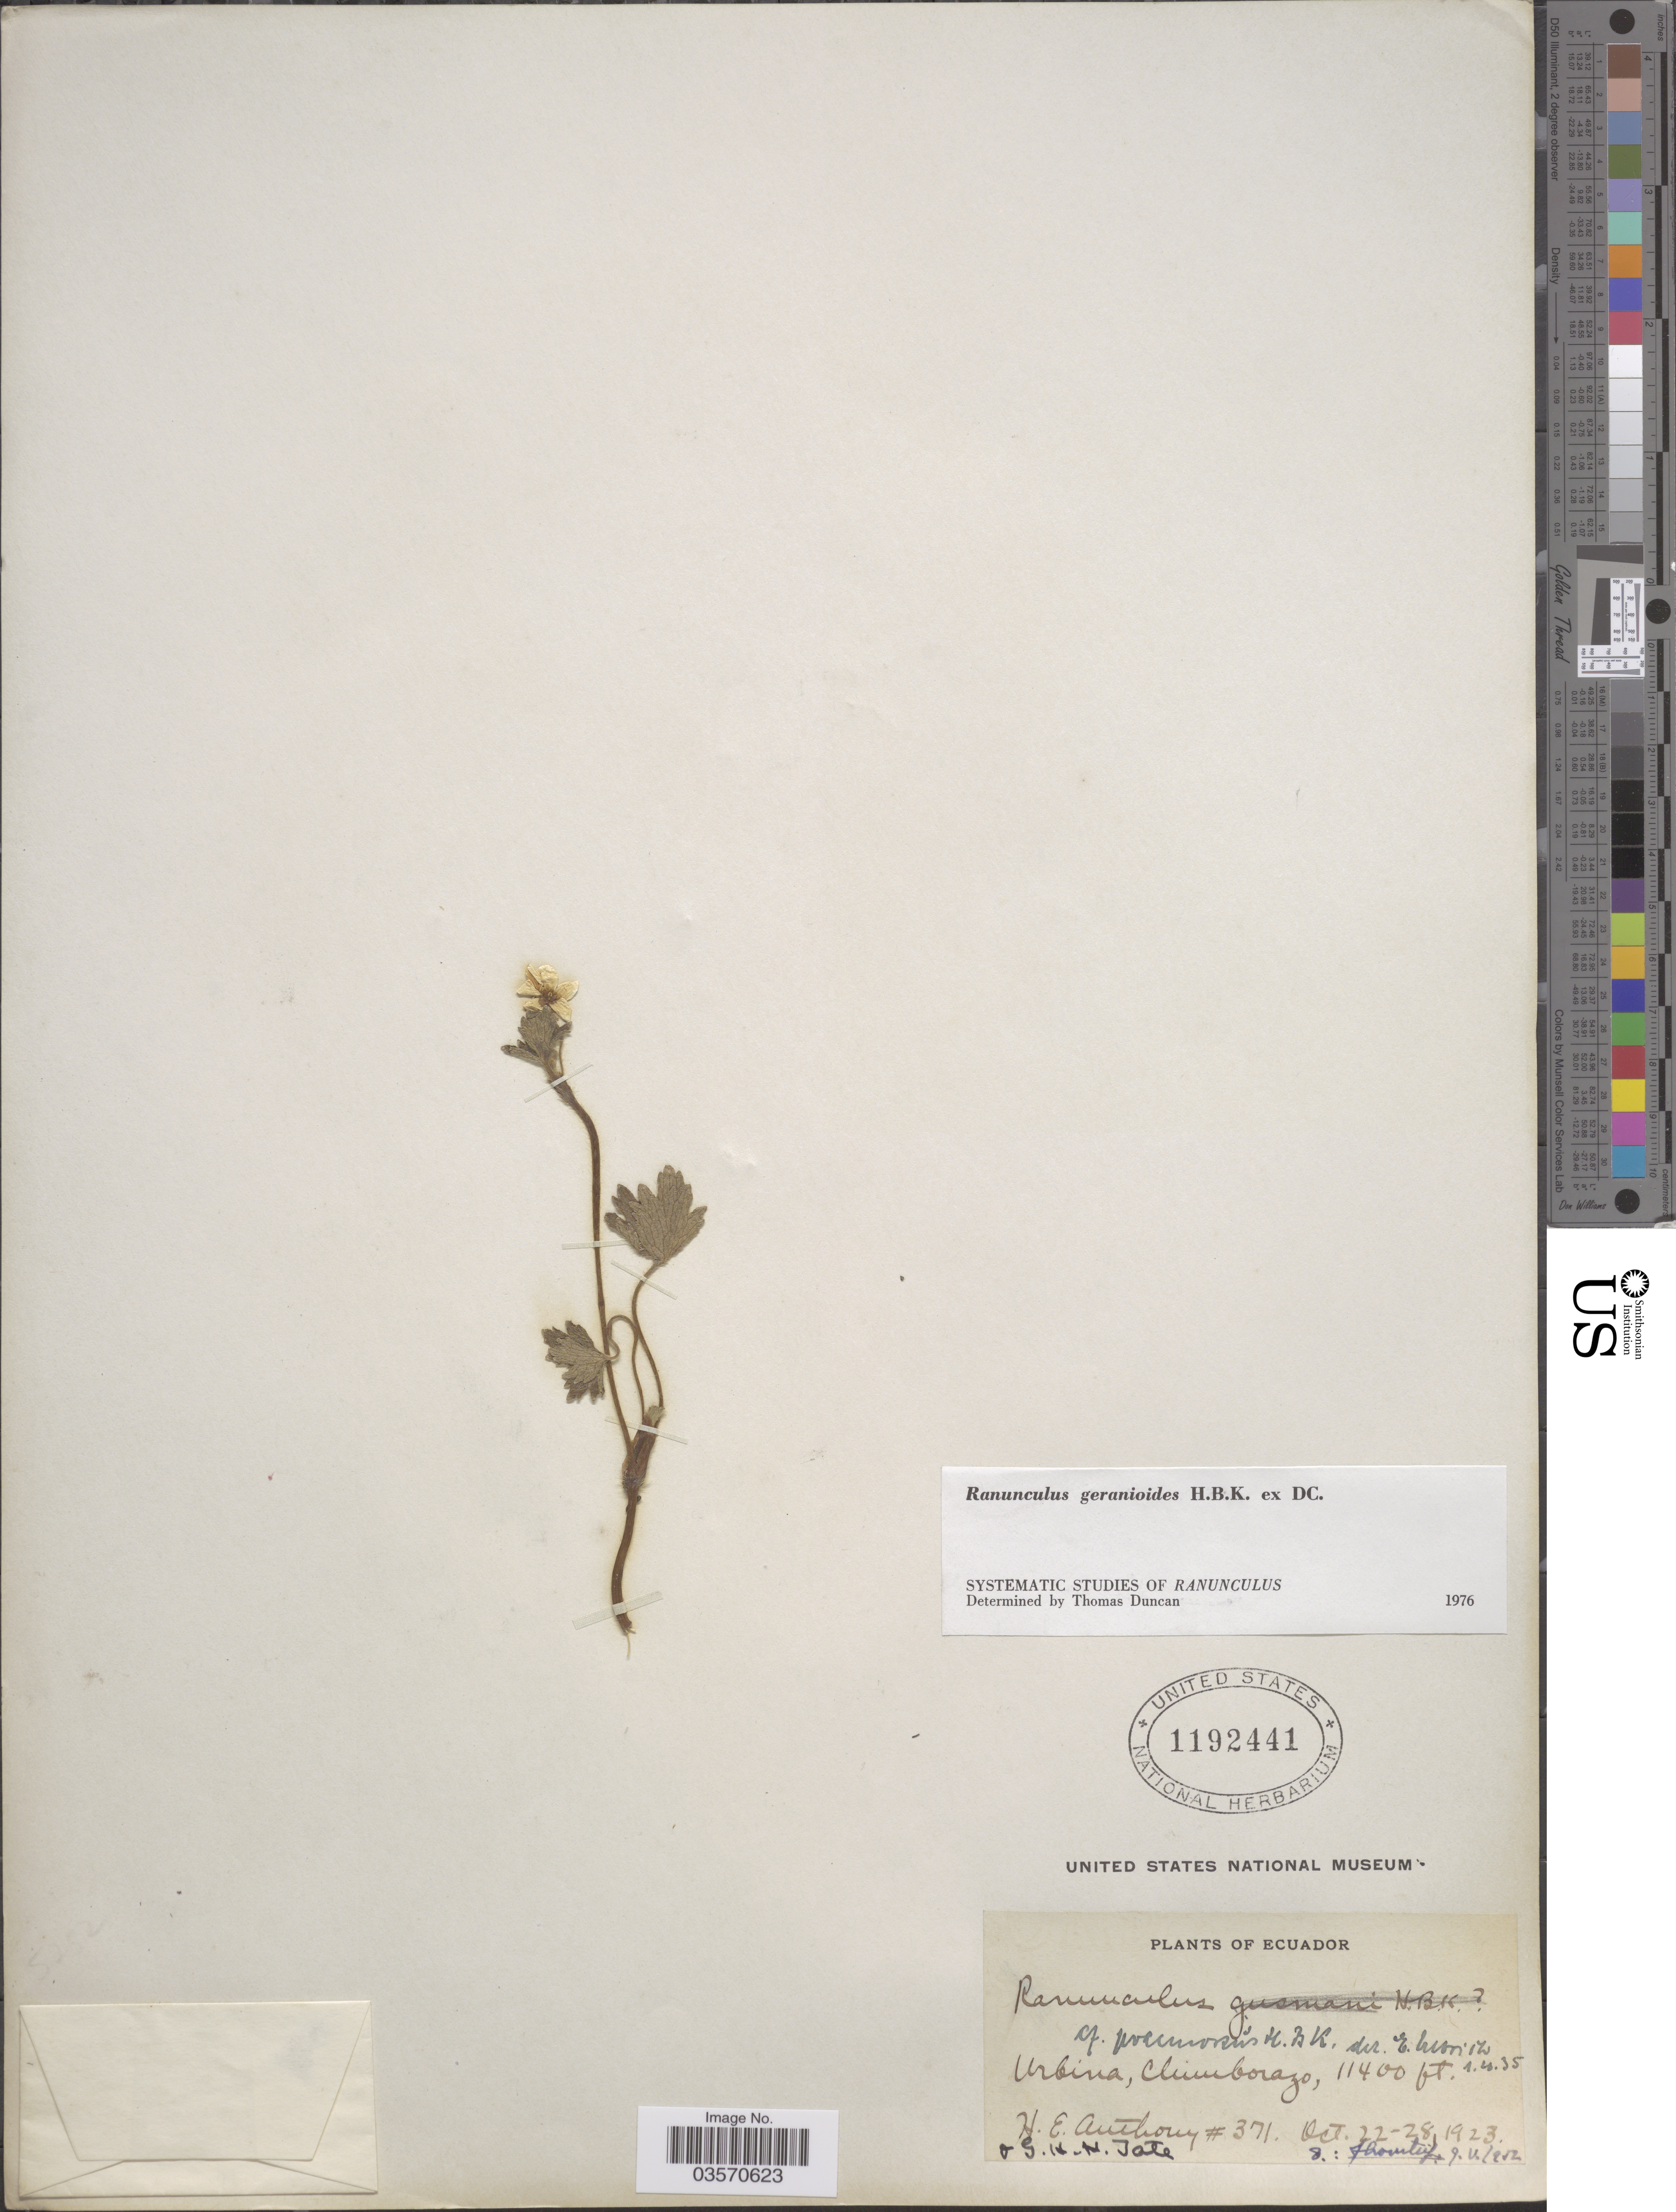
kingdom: Plantae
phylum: Tracheophyta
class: Magnoliopsida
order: Ranunculales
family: Ranunculaceae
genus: Ranunculus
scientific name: Ranunculus geranioides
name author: Humb. et al. ex DC.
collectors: H. E. Anthony & G. H. H.Tate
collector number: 371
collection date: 1923-10-22/1923-10-28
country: Ecuador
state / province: Chimborazo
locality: Urbina.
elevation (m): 3475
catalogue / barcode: US 1192441